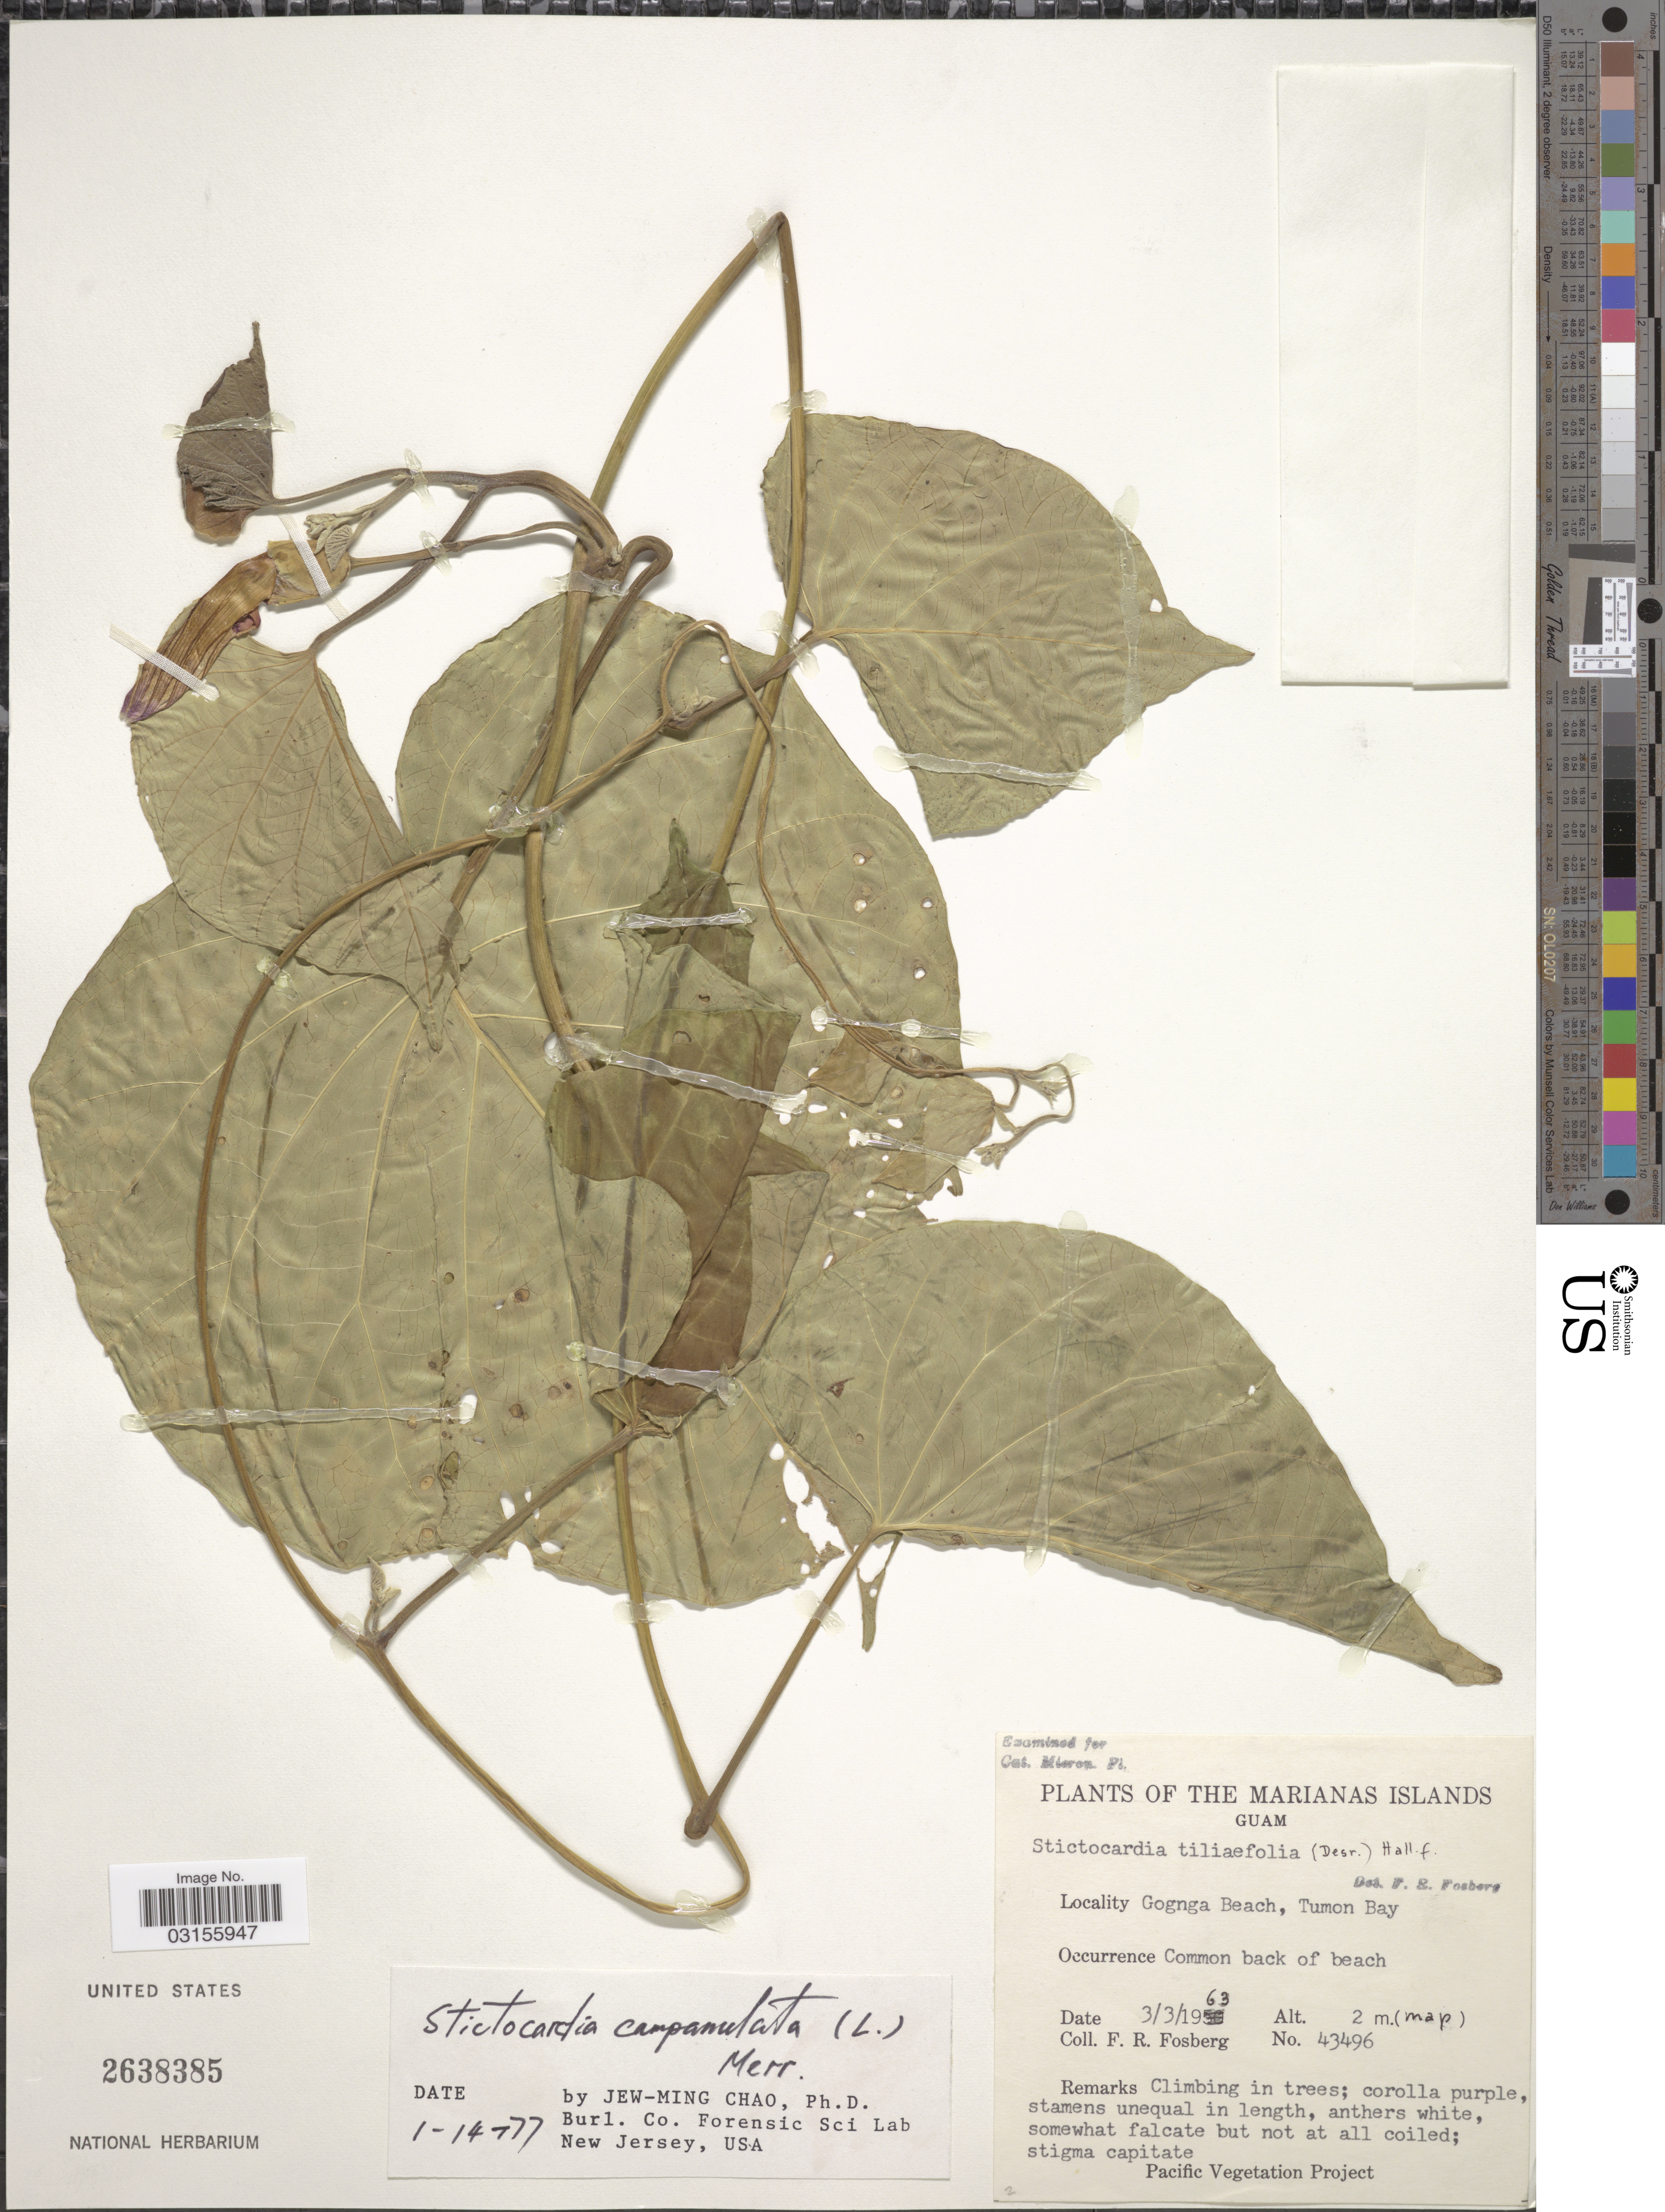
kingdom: Plantae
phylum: Tracheophyta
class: Magnoliopsida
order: Solanales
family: Convolvulaceae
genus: Stictocardia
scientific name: Stictocardia tiliifolia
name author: (Desr.) Hallier f.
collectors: F. R. Fosberg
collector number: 43496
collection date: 1963-03-03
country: Guam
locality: Marianas Islands. Gognga Beach, Tumon Bay.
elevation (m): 2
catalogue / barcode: US 2638385